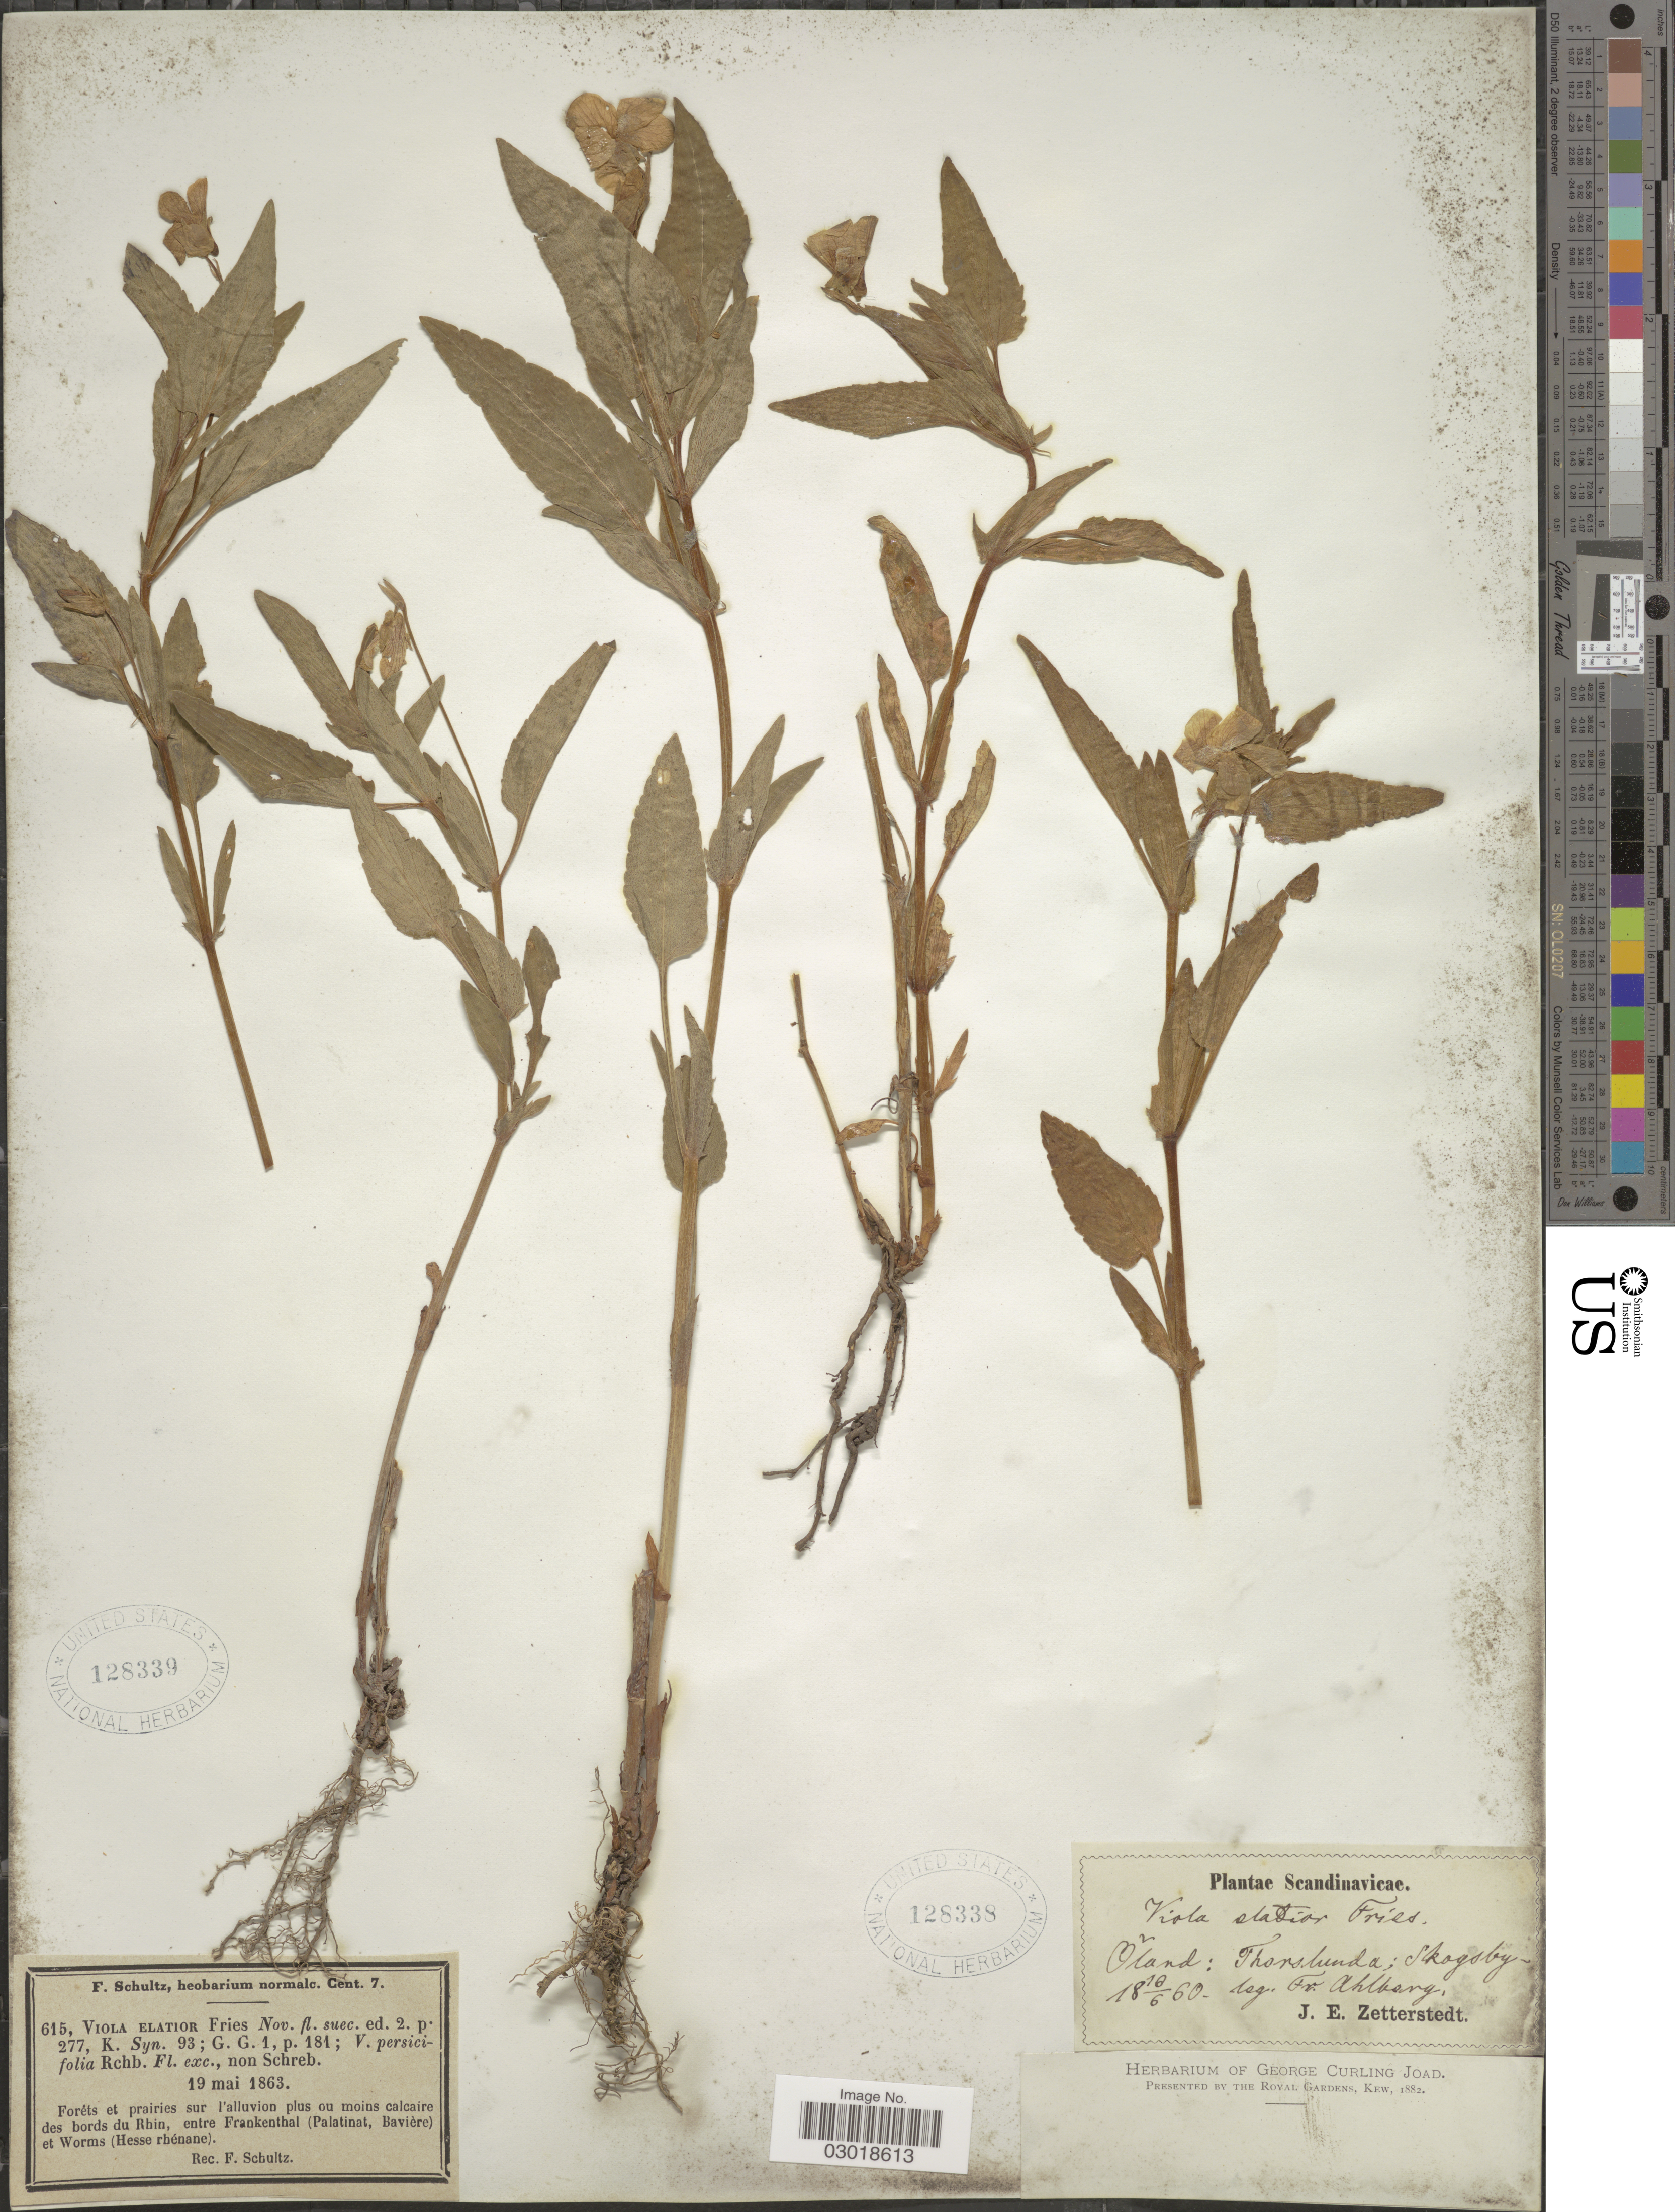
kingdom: Plantae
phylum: Tracheophyta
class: Magnoliopsida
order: Malpighiales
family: Violaceae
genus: Viola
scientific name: Viola elatior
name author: Fr.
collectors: F. Schultz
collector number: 615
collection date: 1863-05-19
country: Germany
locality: Foréts et prairie ssur l'alluvion plus ou moins calcaire des bords du Rhin, entre Frankenthal (Palatinat, Bavière) et Worms (Hesse rhénane).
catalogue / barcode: US 128339-2